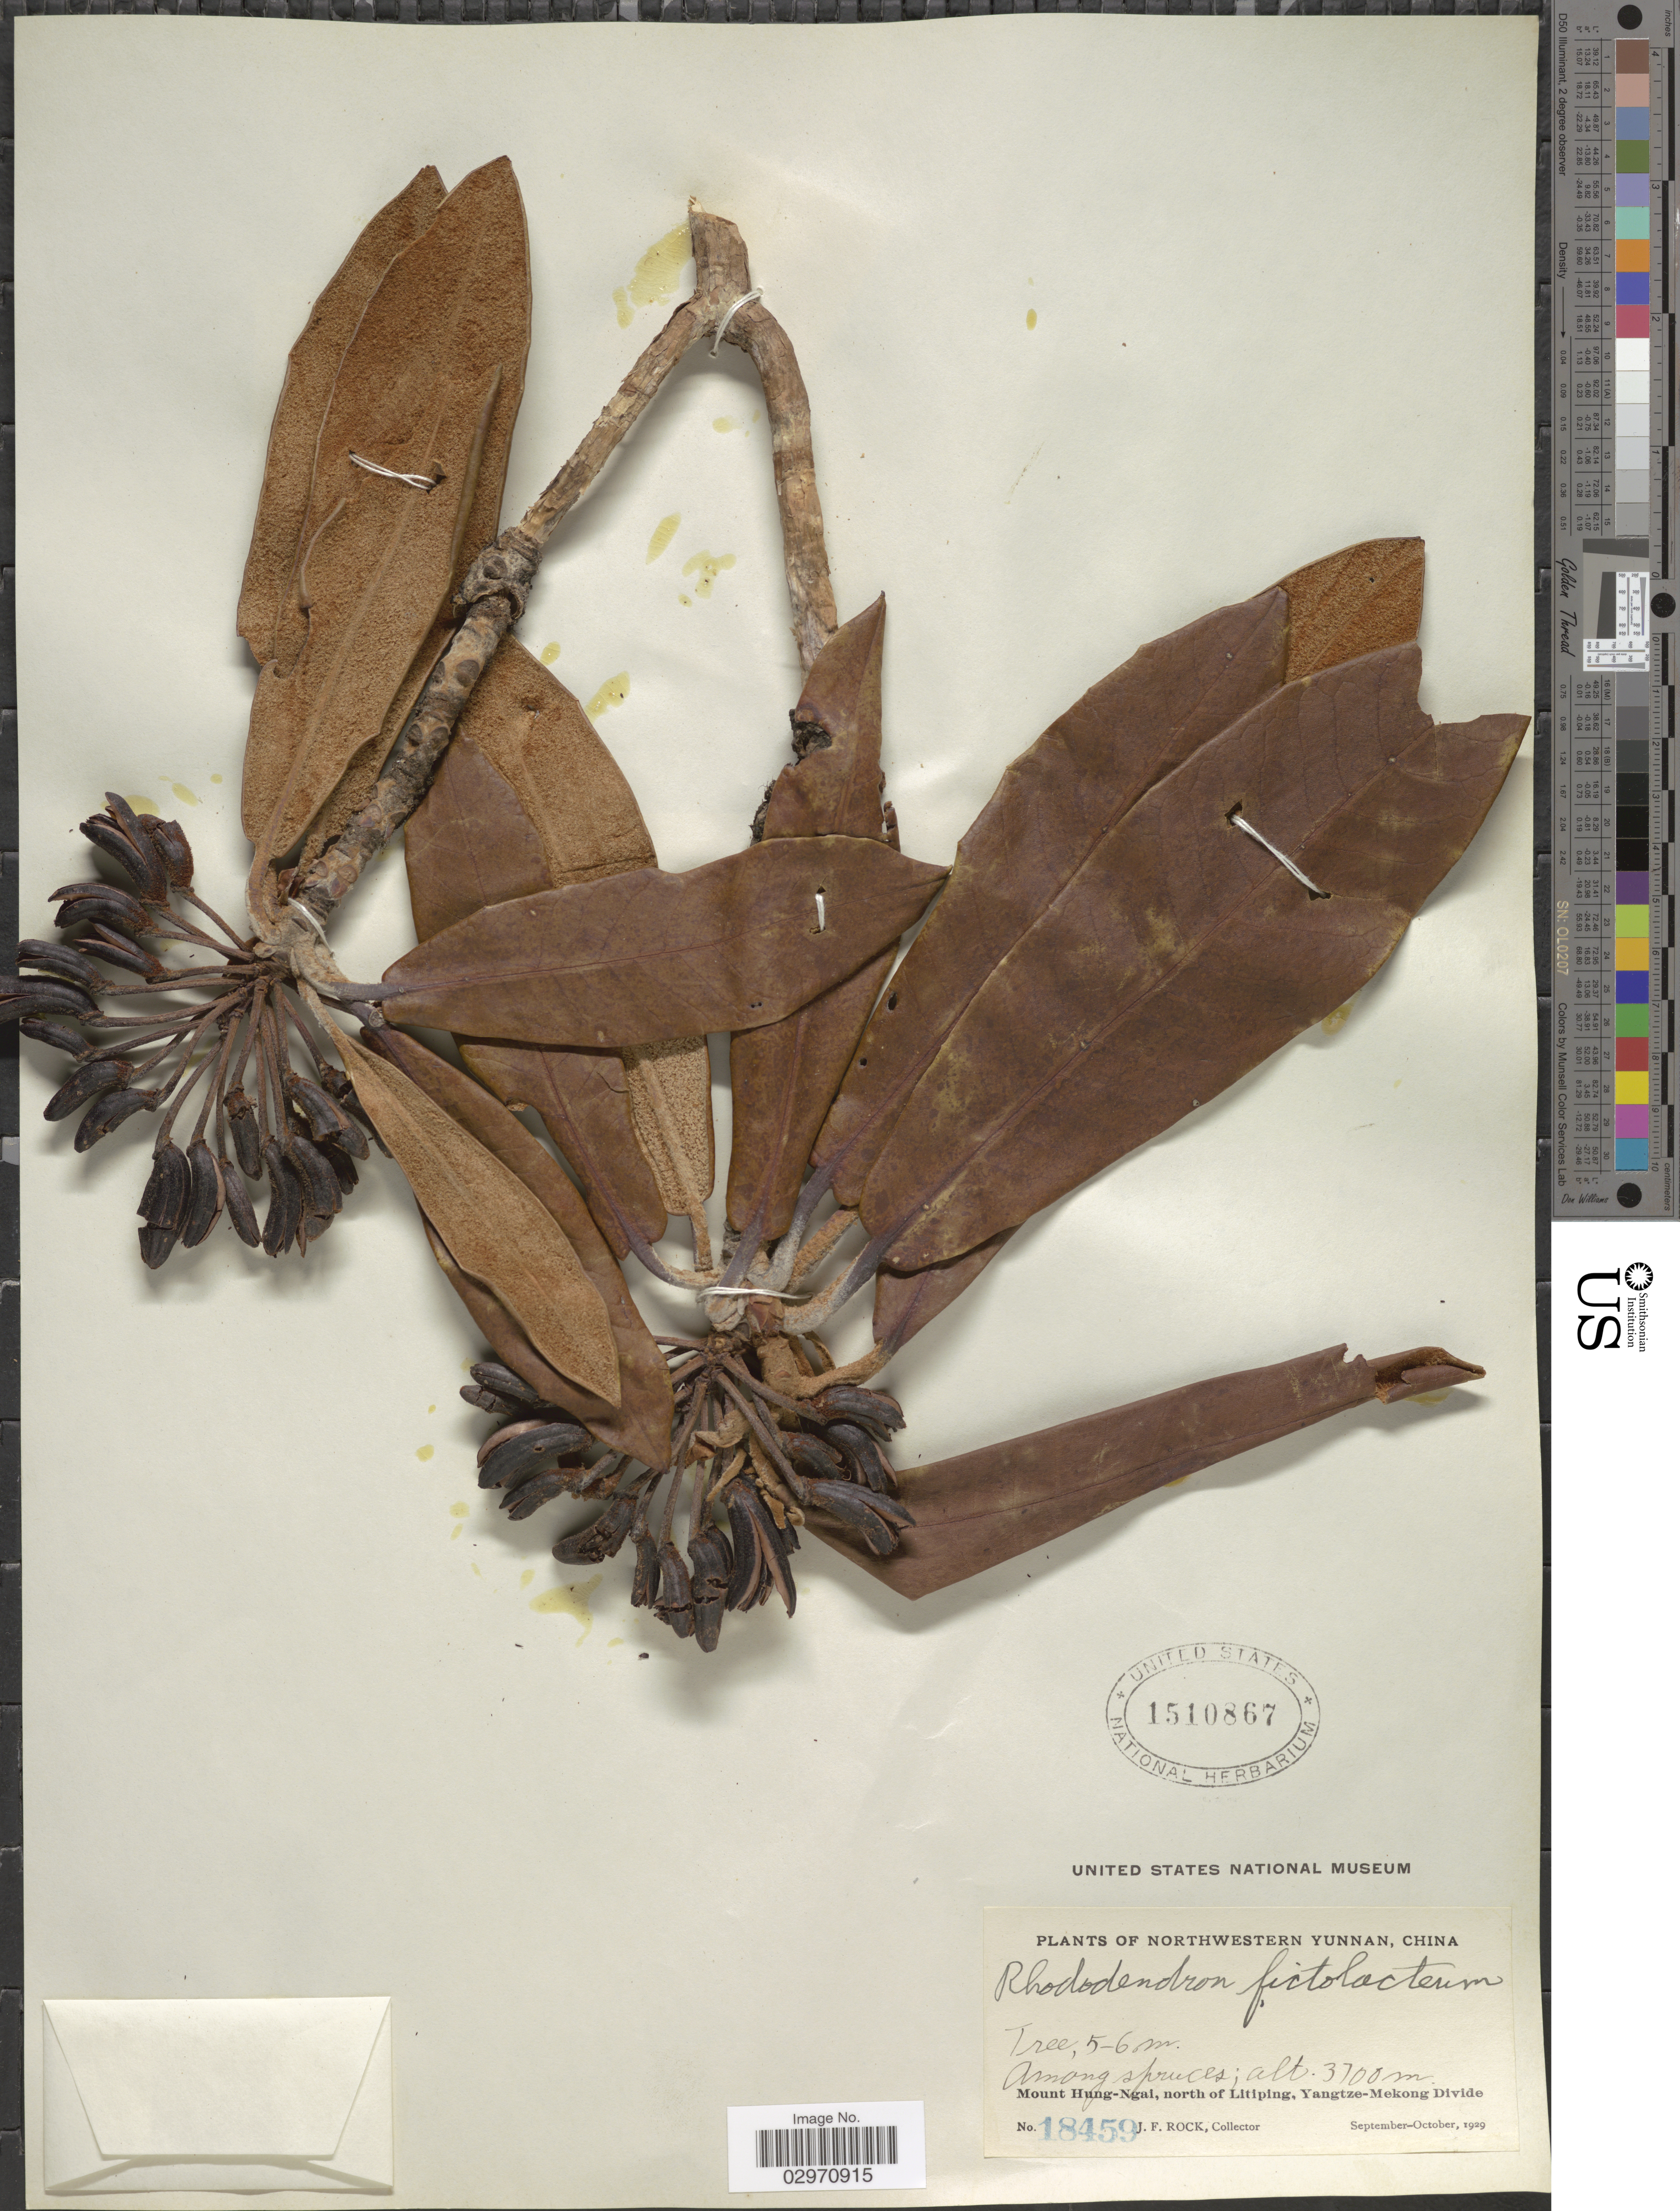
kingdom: Plantae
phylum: Tracheophyta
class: Magnoliopsida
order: Ericales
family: Ericaceae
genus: Rhododendron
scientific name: Rhododendron fictolacteum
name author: Balf. f.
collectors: J. Rock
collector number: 18459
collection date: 1929-09/1929-10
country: China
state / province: Yunnan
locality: Northwestern Yunnan. Mount Hung-Ngai, north of Litiping, Yangtze-Mekong Divide.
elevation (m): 3700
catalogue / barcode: US 1510867